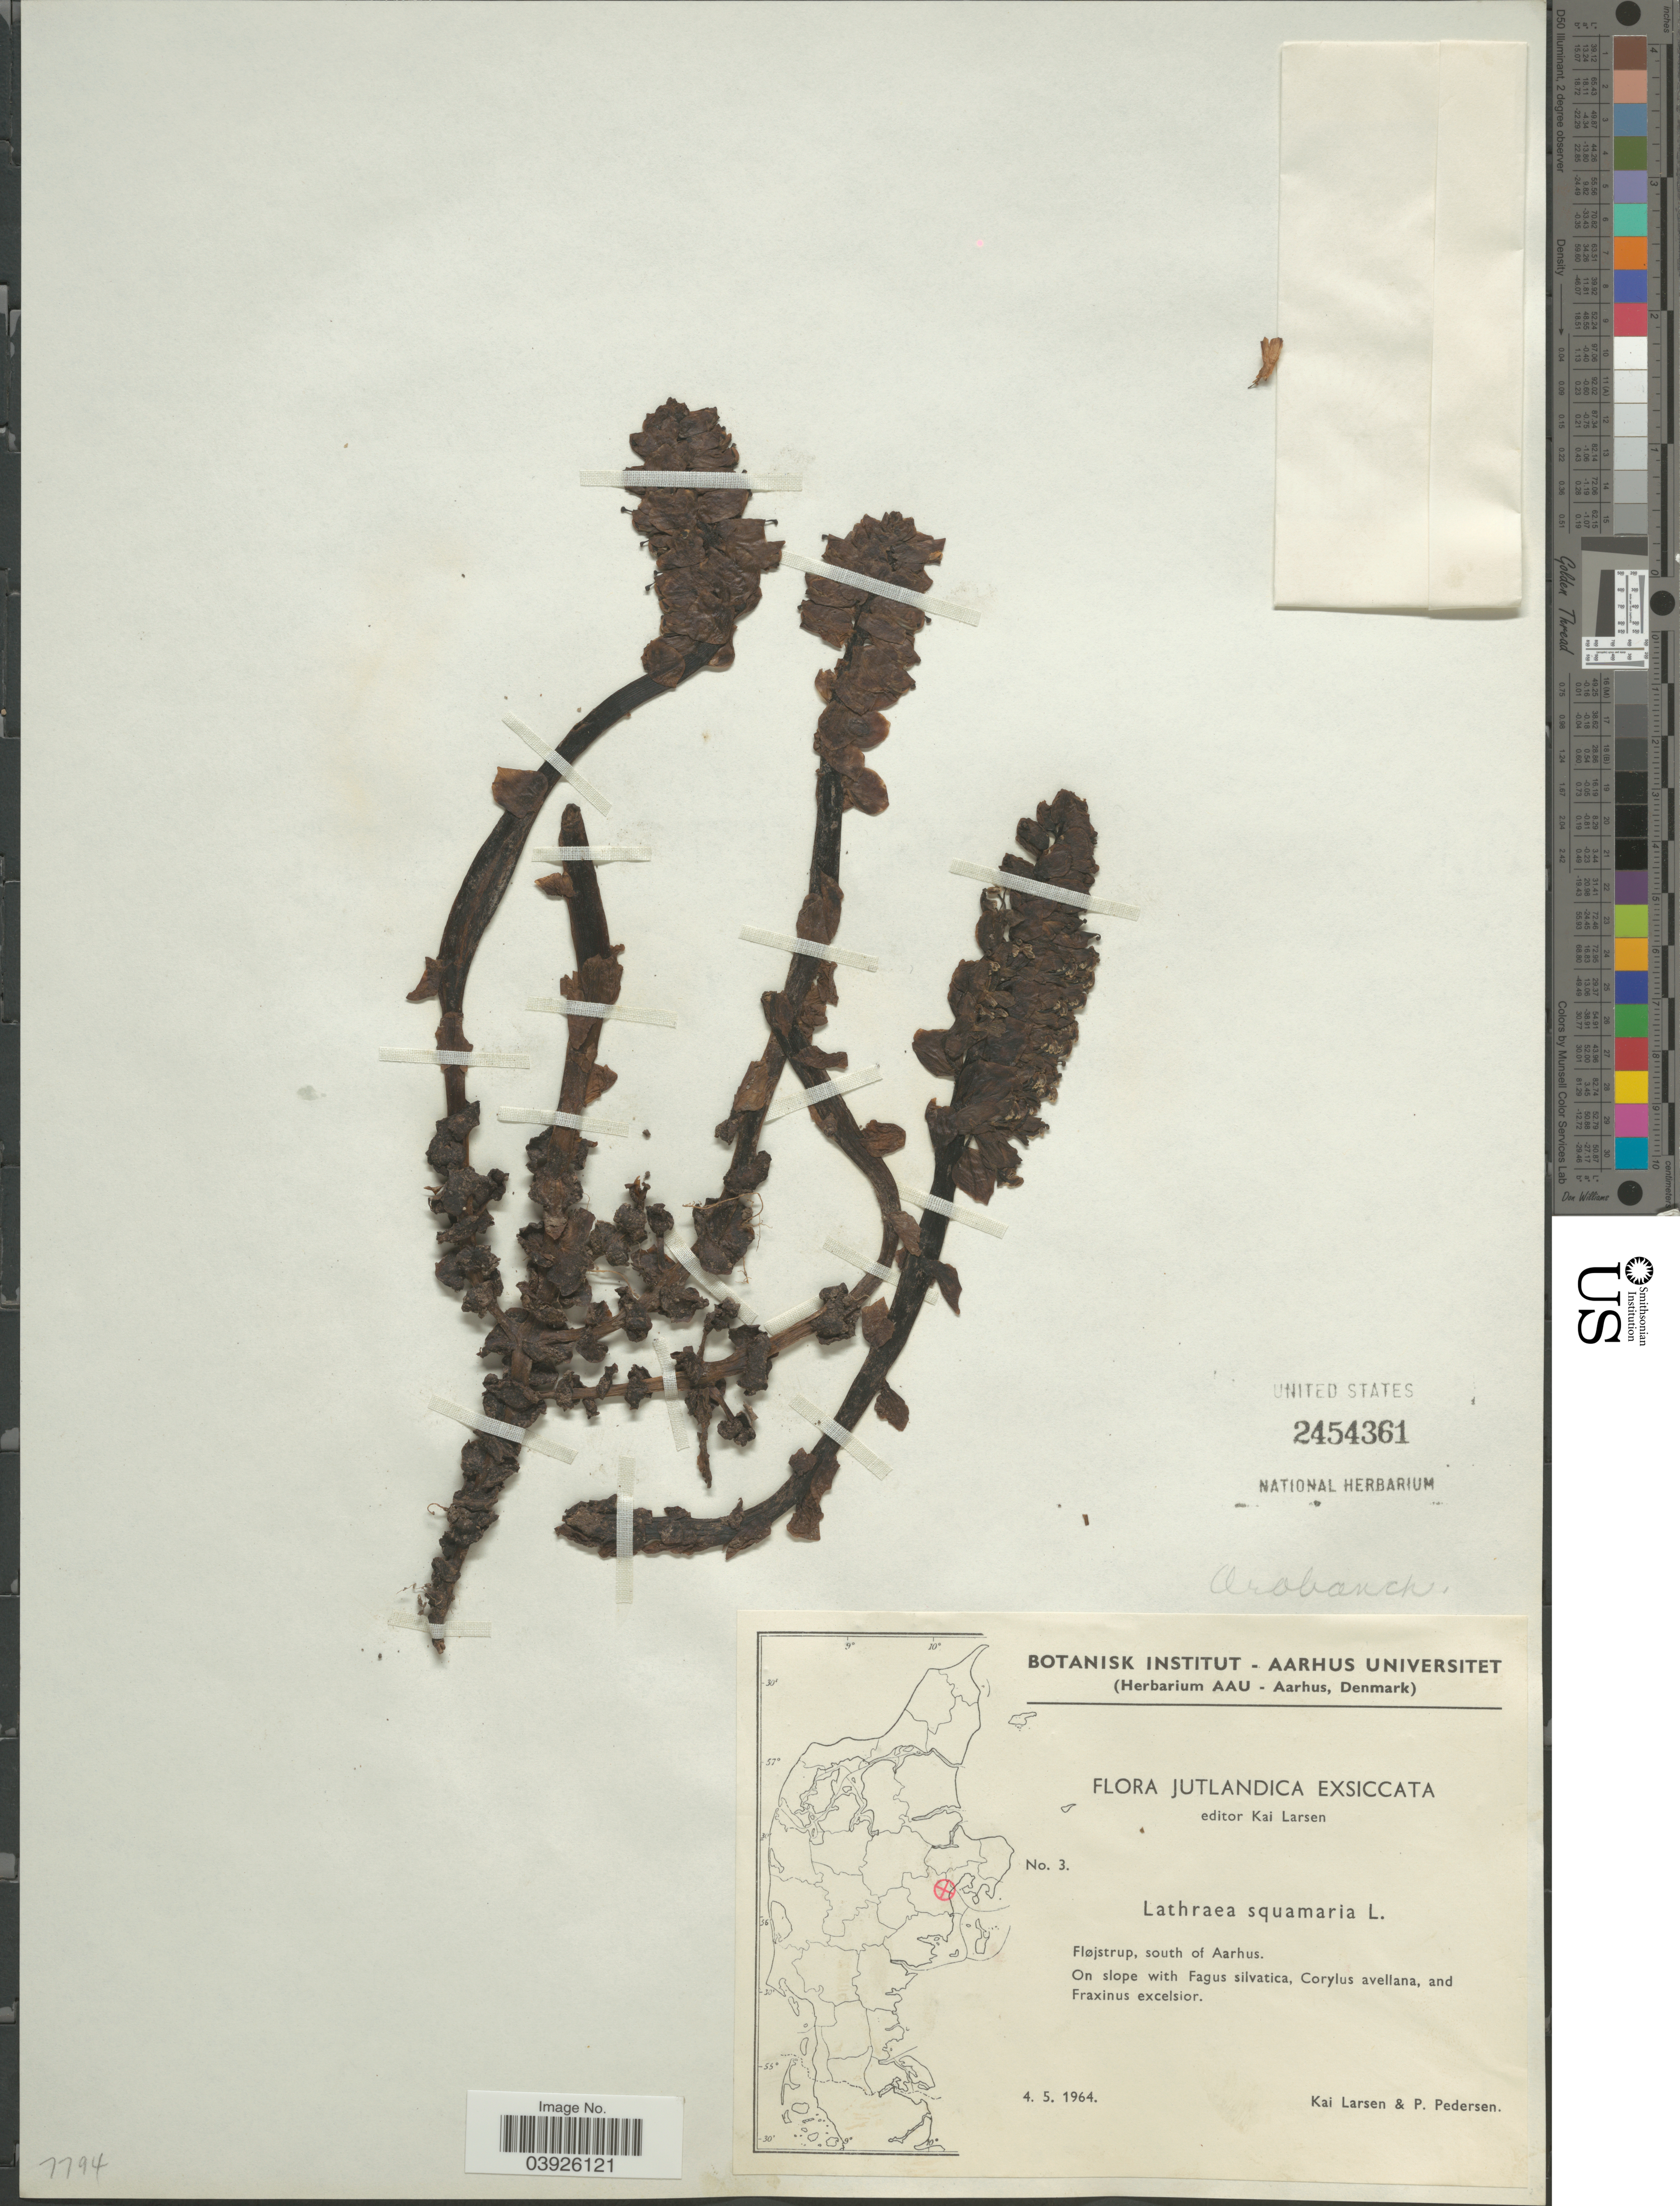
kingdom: Plantae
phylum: Tracheophyta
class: Magnoliopsida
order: Lamiales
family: Orobanchaceae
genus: Lathraea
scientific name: Lathraea squamaria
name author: L.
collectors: K. Larsen & P. Pedersen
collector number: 3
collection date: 1964-05-04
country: Denmark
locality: Jutlandica. Fløstrup, south of Aarhus.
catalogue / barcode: US 2454361